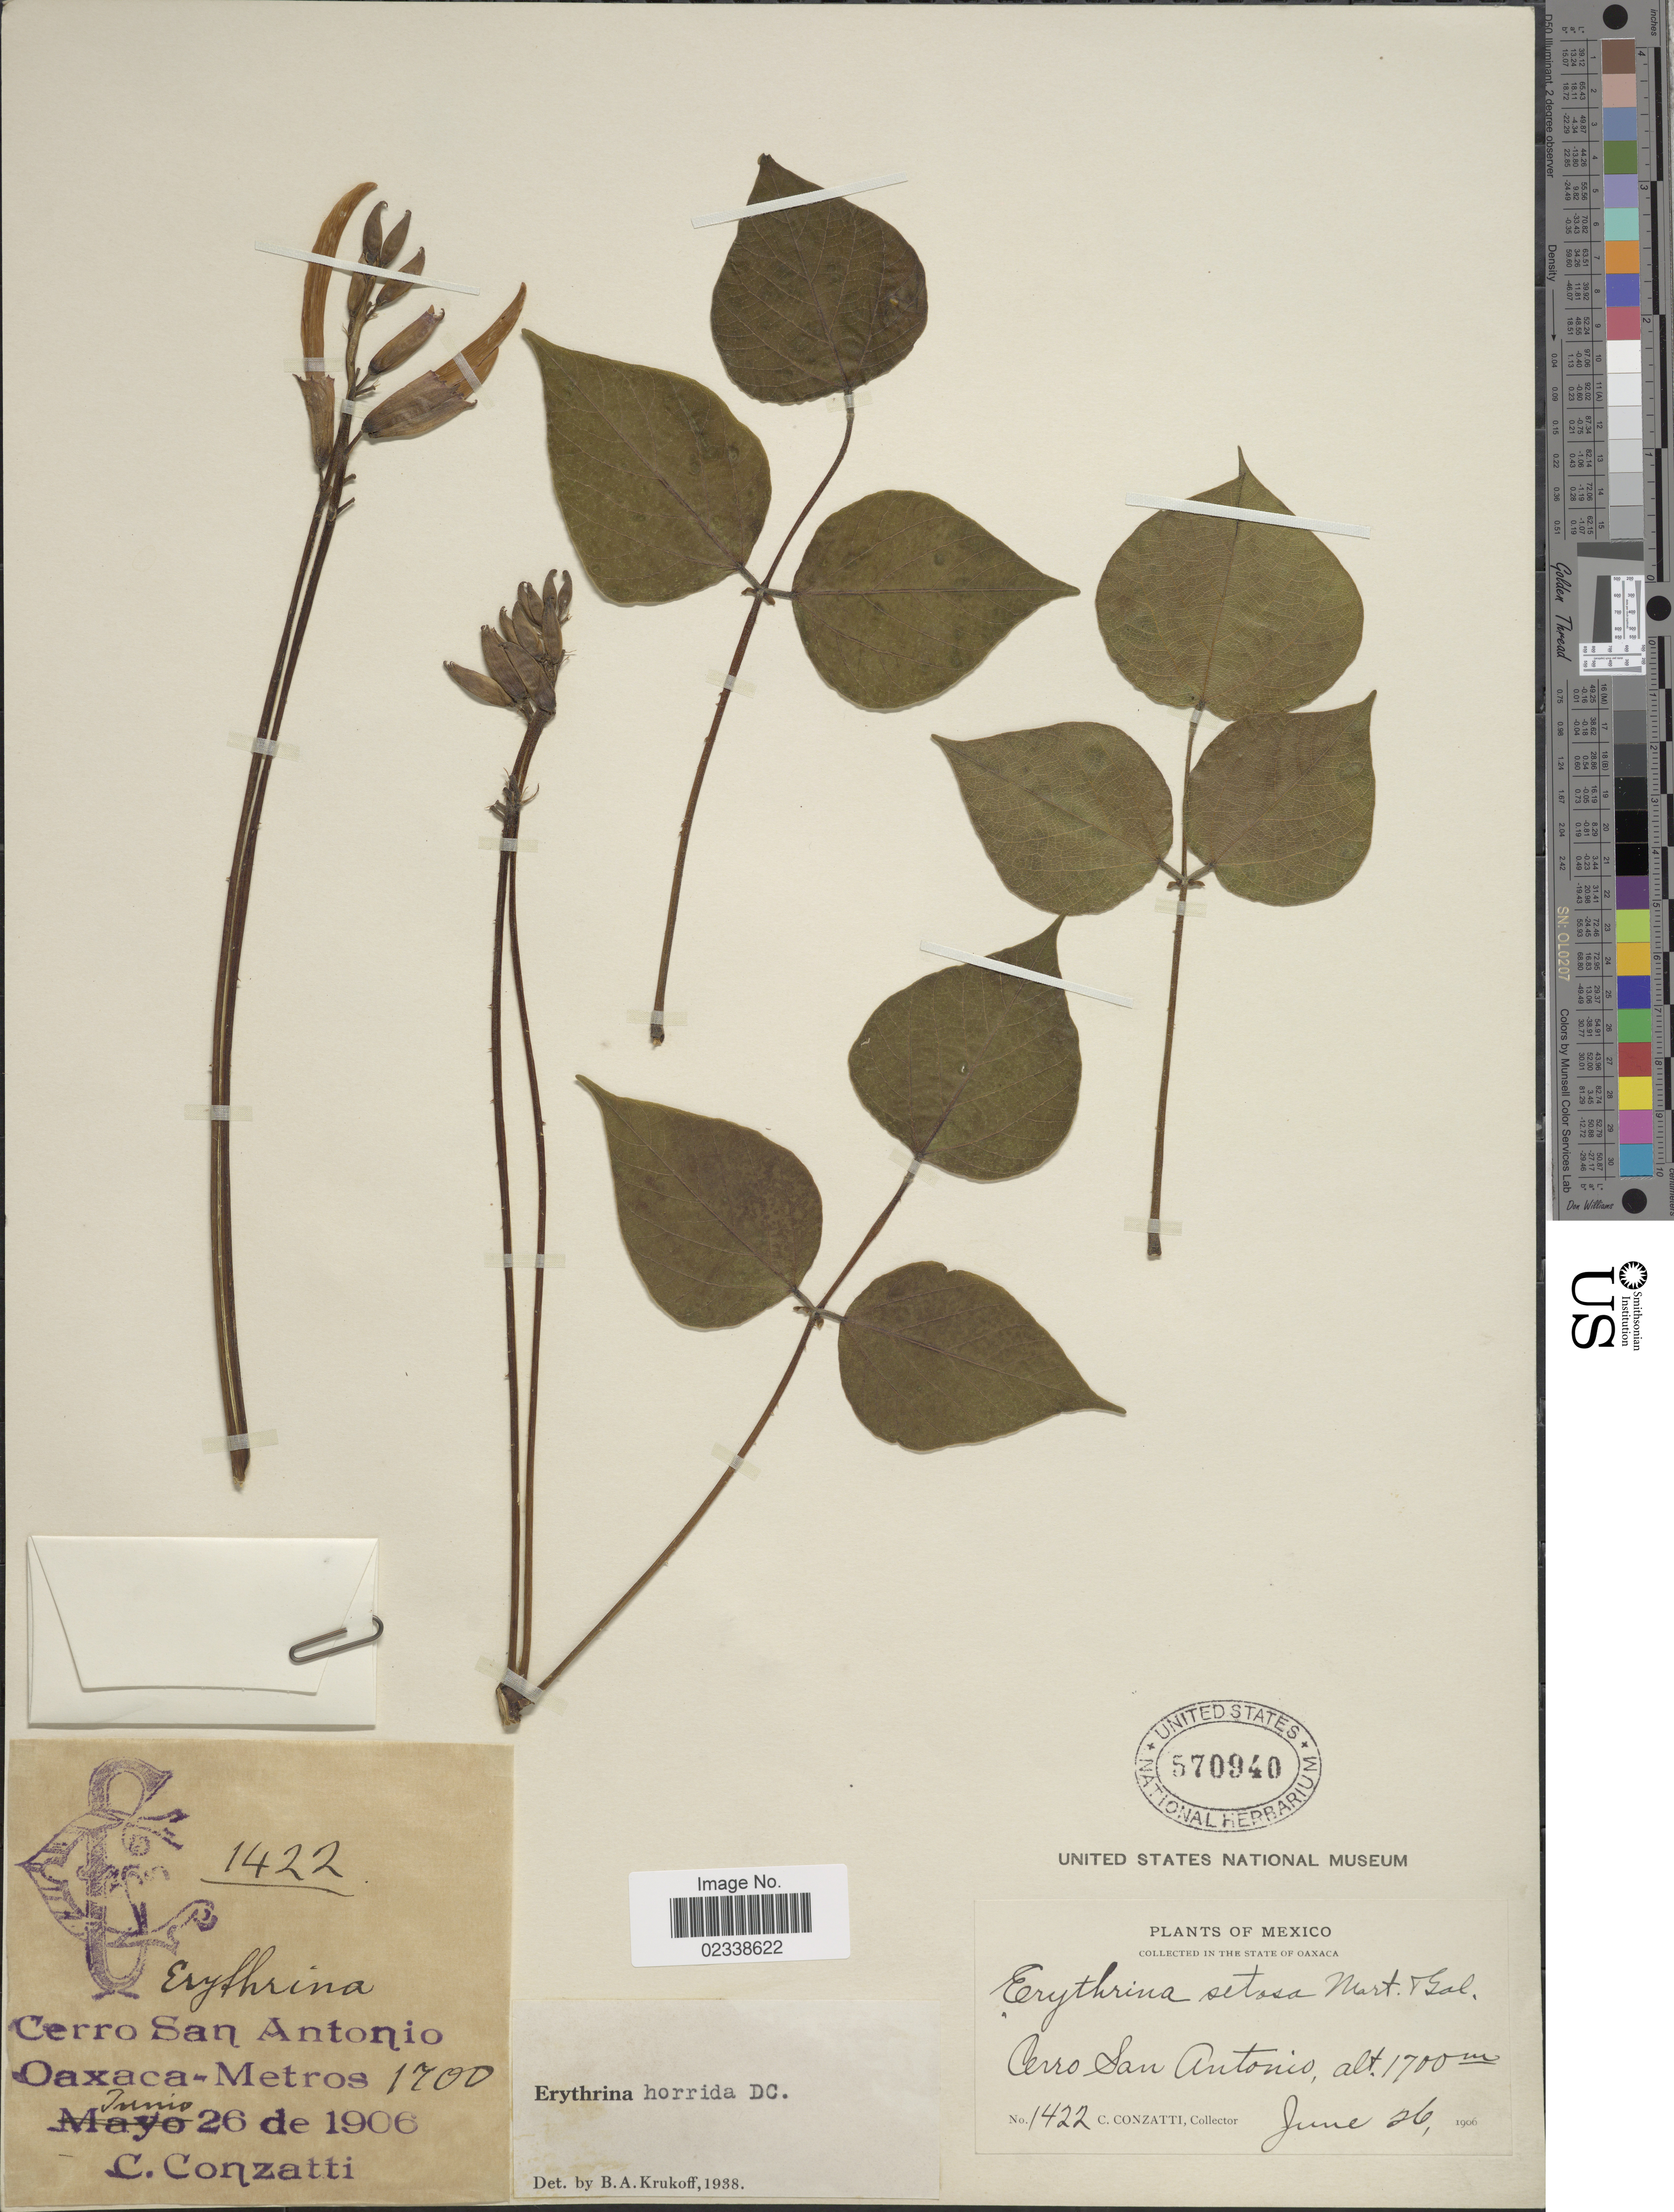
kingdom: Plantae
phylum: Tracheophyta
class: Magnoliopsida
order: Fabales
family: Fabaceae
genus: Erythrina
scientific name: Erythrina horrida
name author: DC.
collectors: C. Conzatti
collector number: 1422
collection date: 1906-06-26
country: Mexico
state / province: Oaxaca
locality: Cerro San Antonio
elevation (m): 1700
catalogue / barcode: US 570940